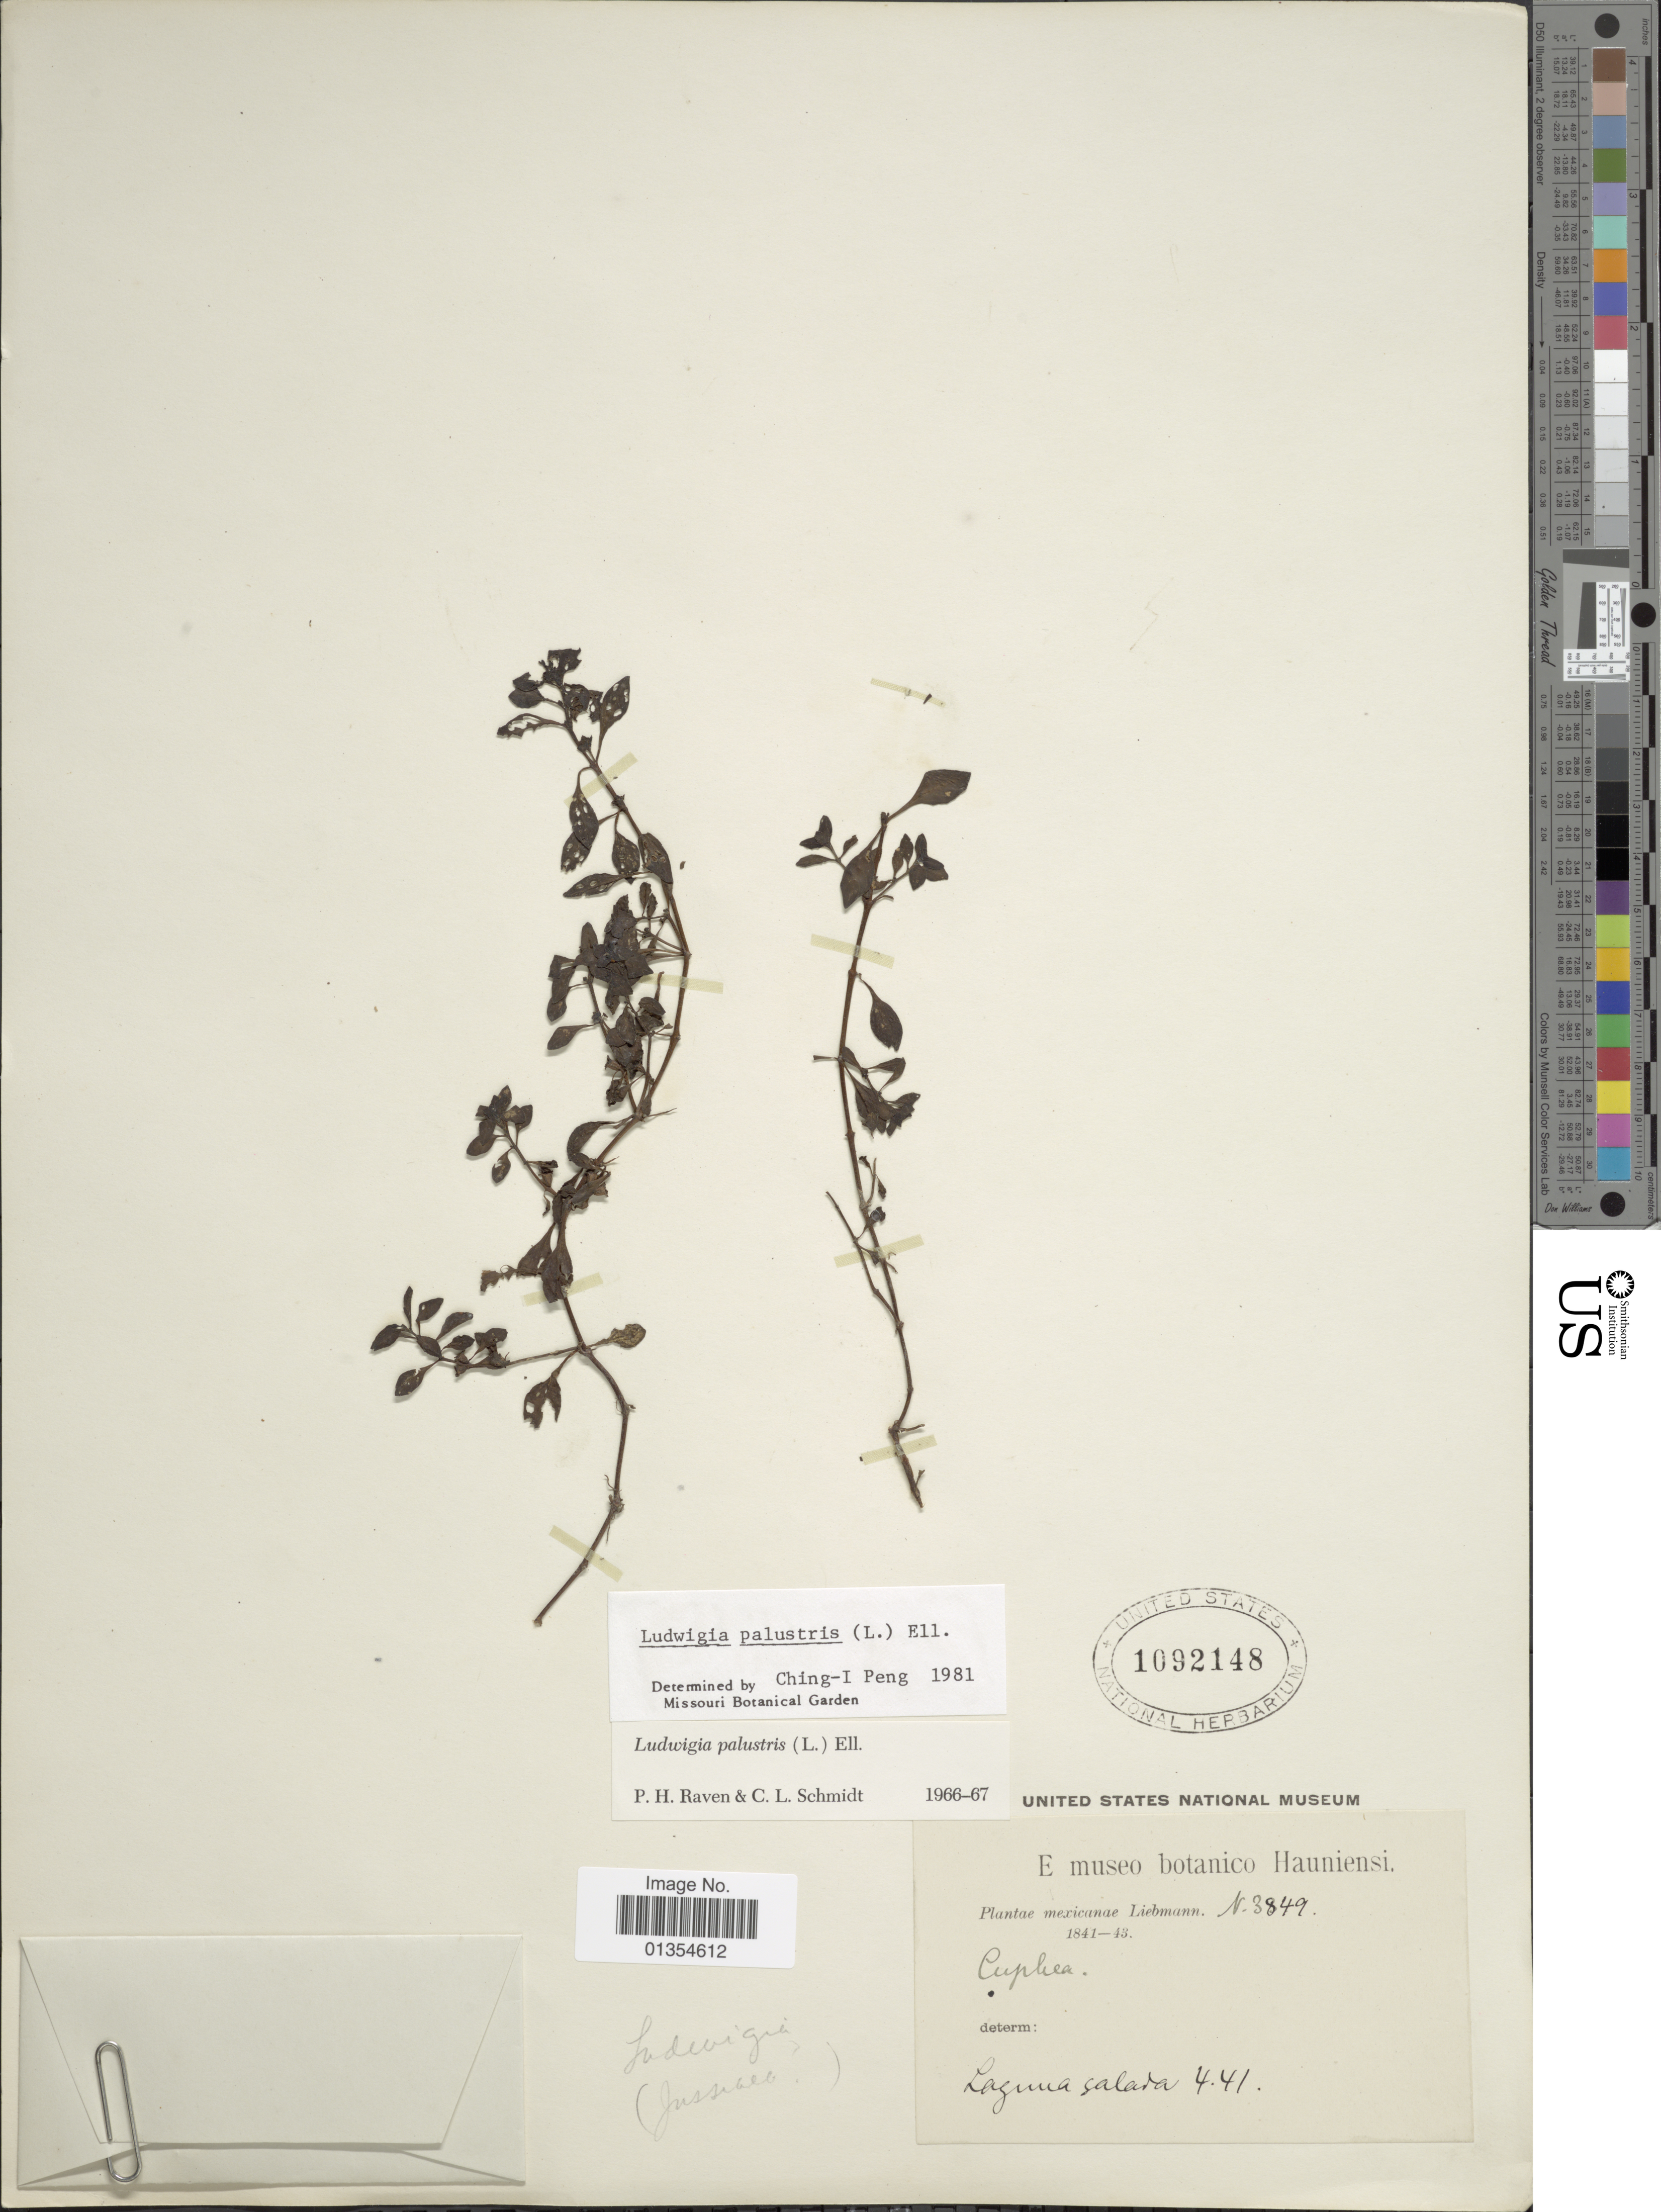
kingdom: Plantae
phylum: Tracheophyta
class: Magnoliopsida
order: Myrtales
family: Onagraceae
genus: Ludwigia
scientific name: Ludwigia palustris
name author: (L.) Elliott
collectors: Liebmann, --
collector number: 3849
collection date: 1841/1843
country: Mexico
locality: Laguna salada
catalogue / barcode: US 1092148